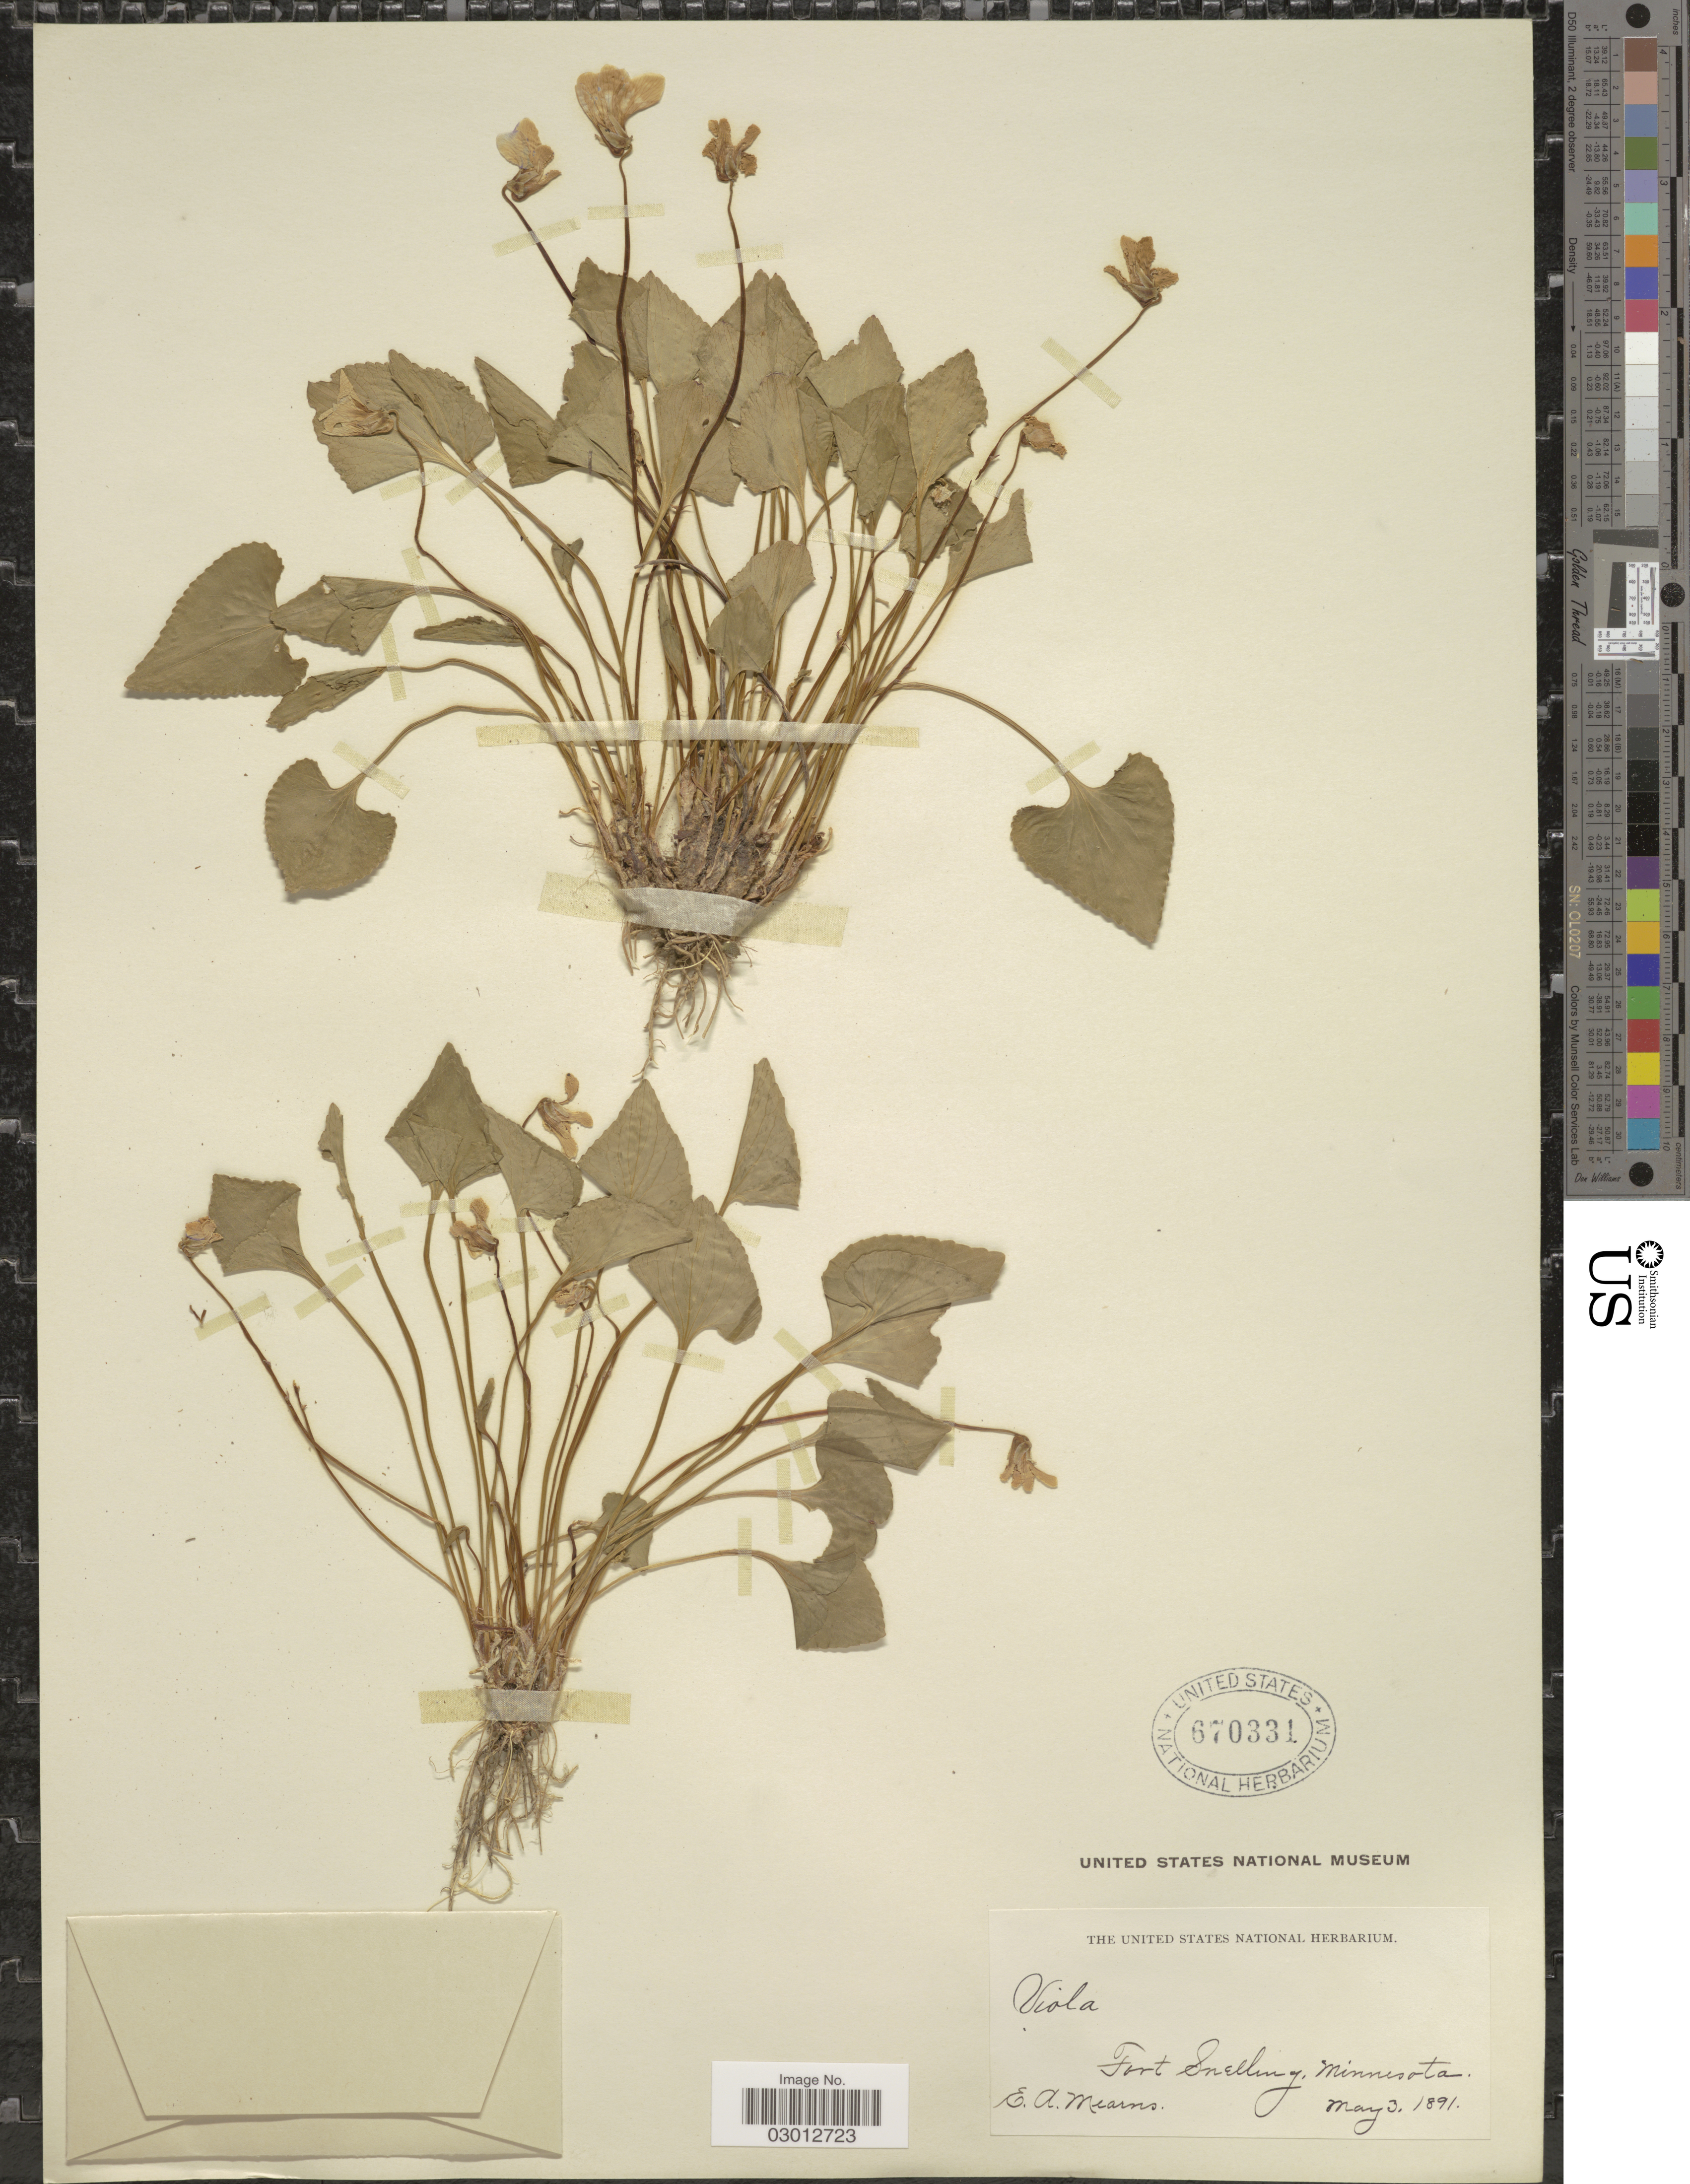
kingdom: Plantae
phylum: Tracheophyta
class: Magnoliopsida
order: Malpighiales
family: Violaceae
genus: Viola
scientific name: Viola papilionacea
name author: Pursh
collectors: E. A. Mearns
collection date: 1891-05-03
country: United States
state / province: Minnesota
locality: Fort Snelling.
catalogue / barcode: US 670331